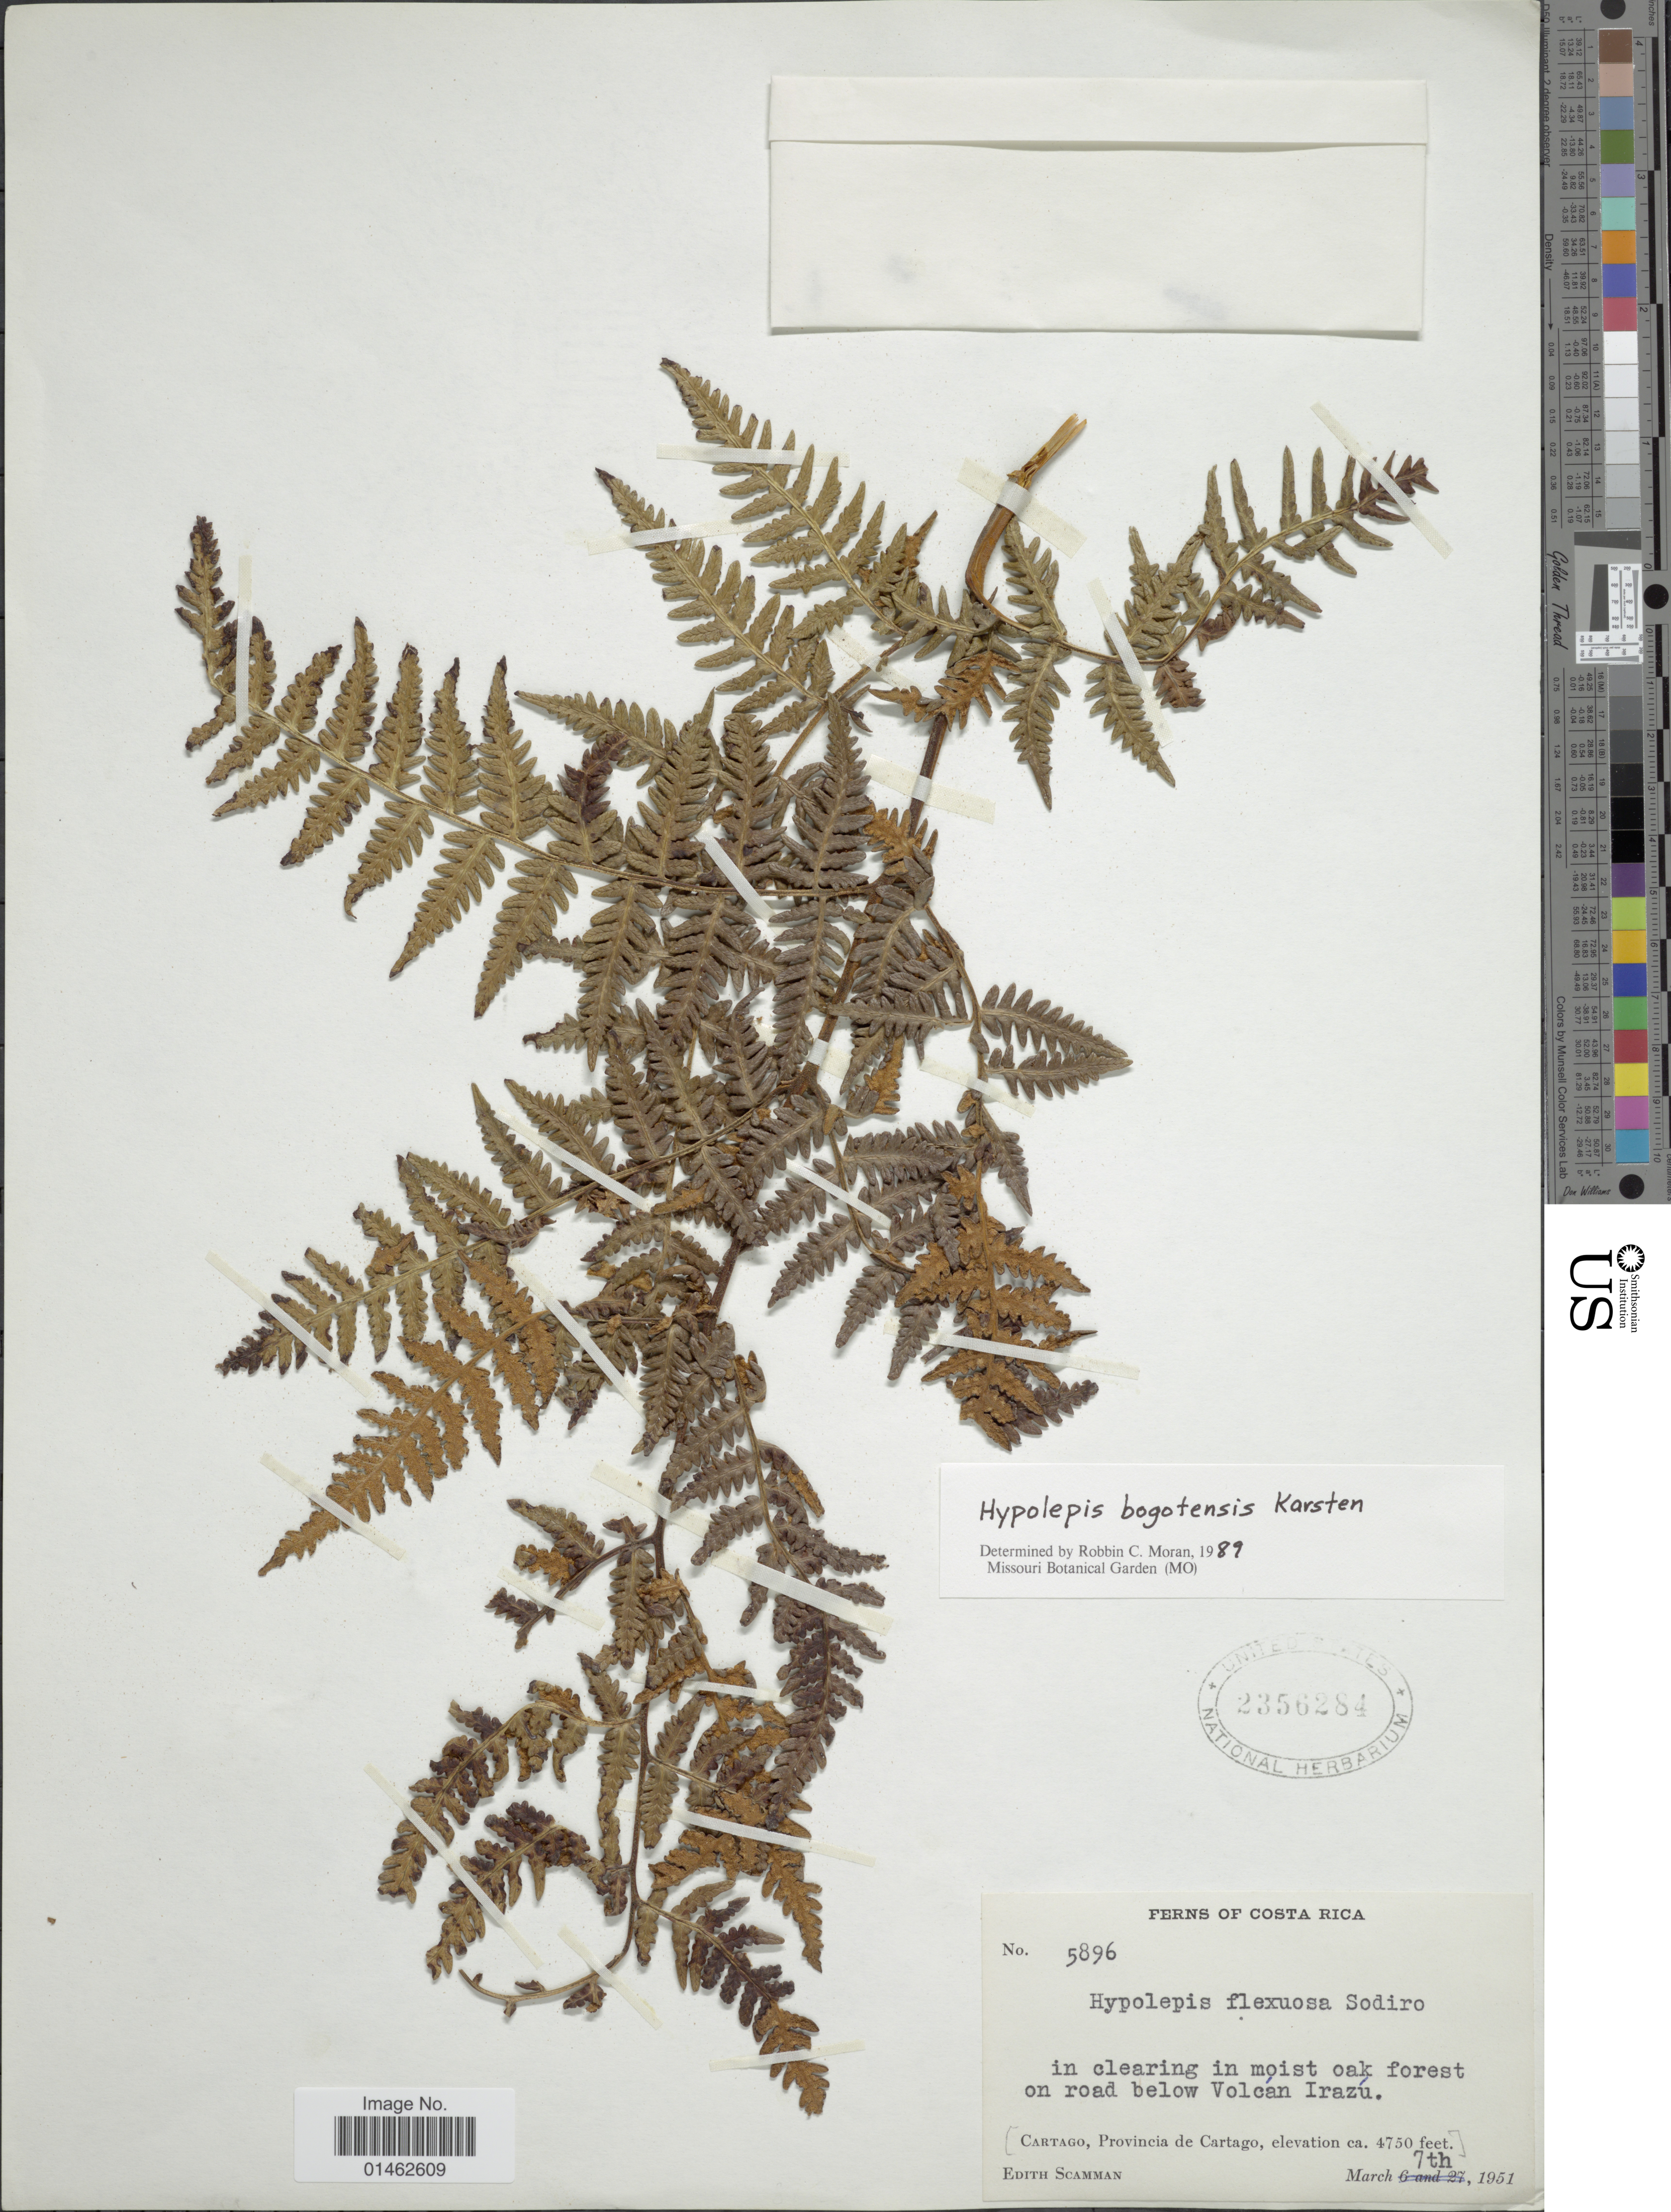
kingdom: Plantae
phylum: Tracheophyta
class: Polypodiopsida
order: Polypodiales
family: Dennstaedtiaceae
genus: Hypolepis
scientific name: Hypolepis bogotensis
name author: H. Karst.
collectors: E. Scamman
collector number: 5896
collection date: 1951-03-07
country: Costa Rica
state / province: Cartago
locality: In clearing in moist oak forest on road below Volcán Irazú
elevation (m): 1448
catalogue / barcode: US 2356284